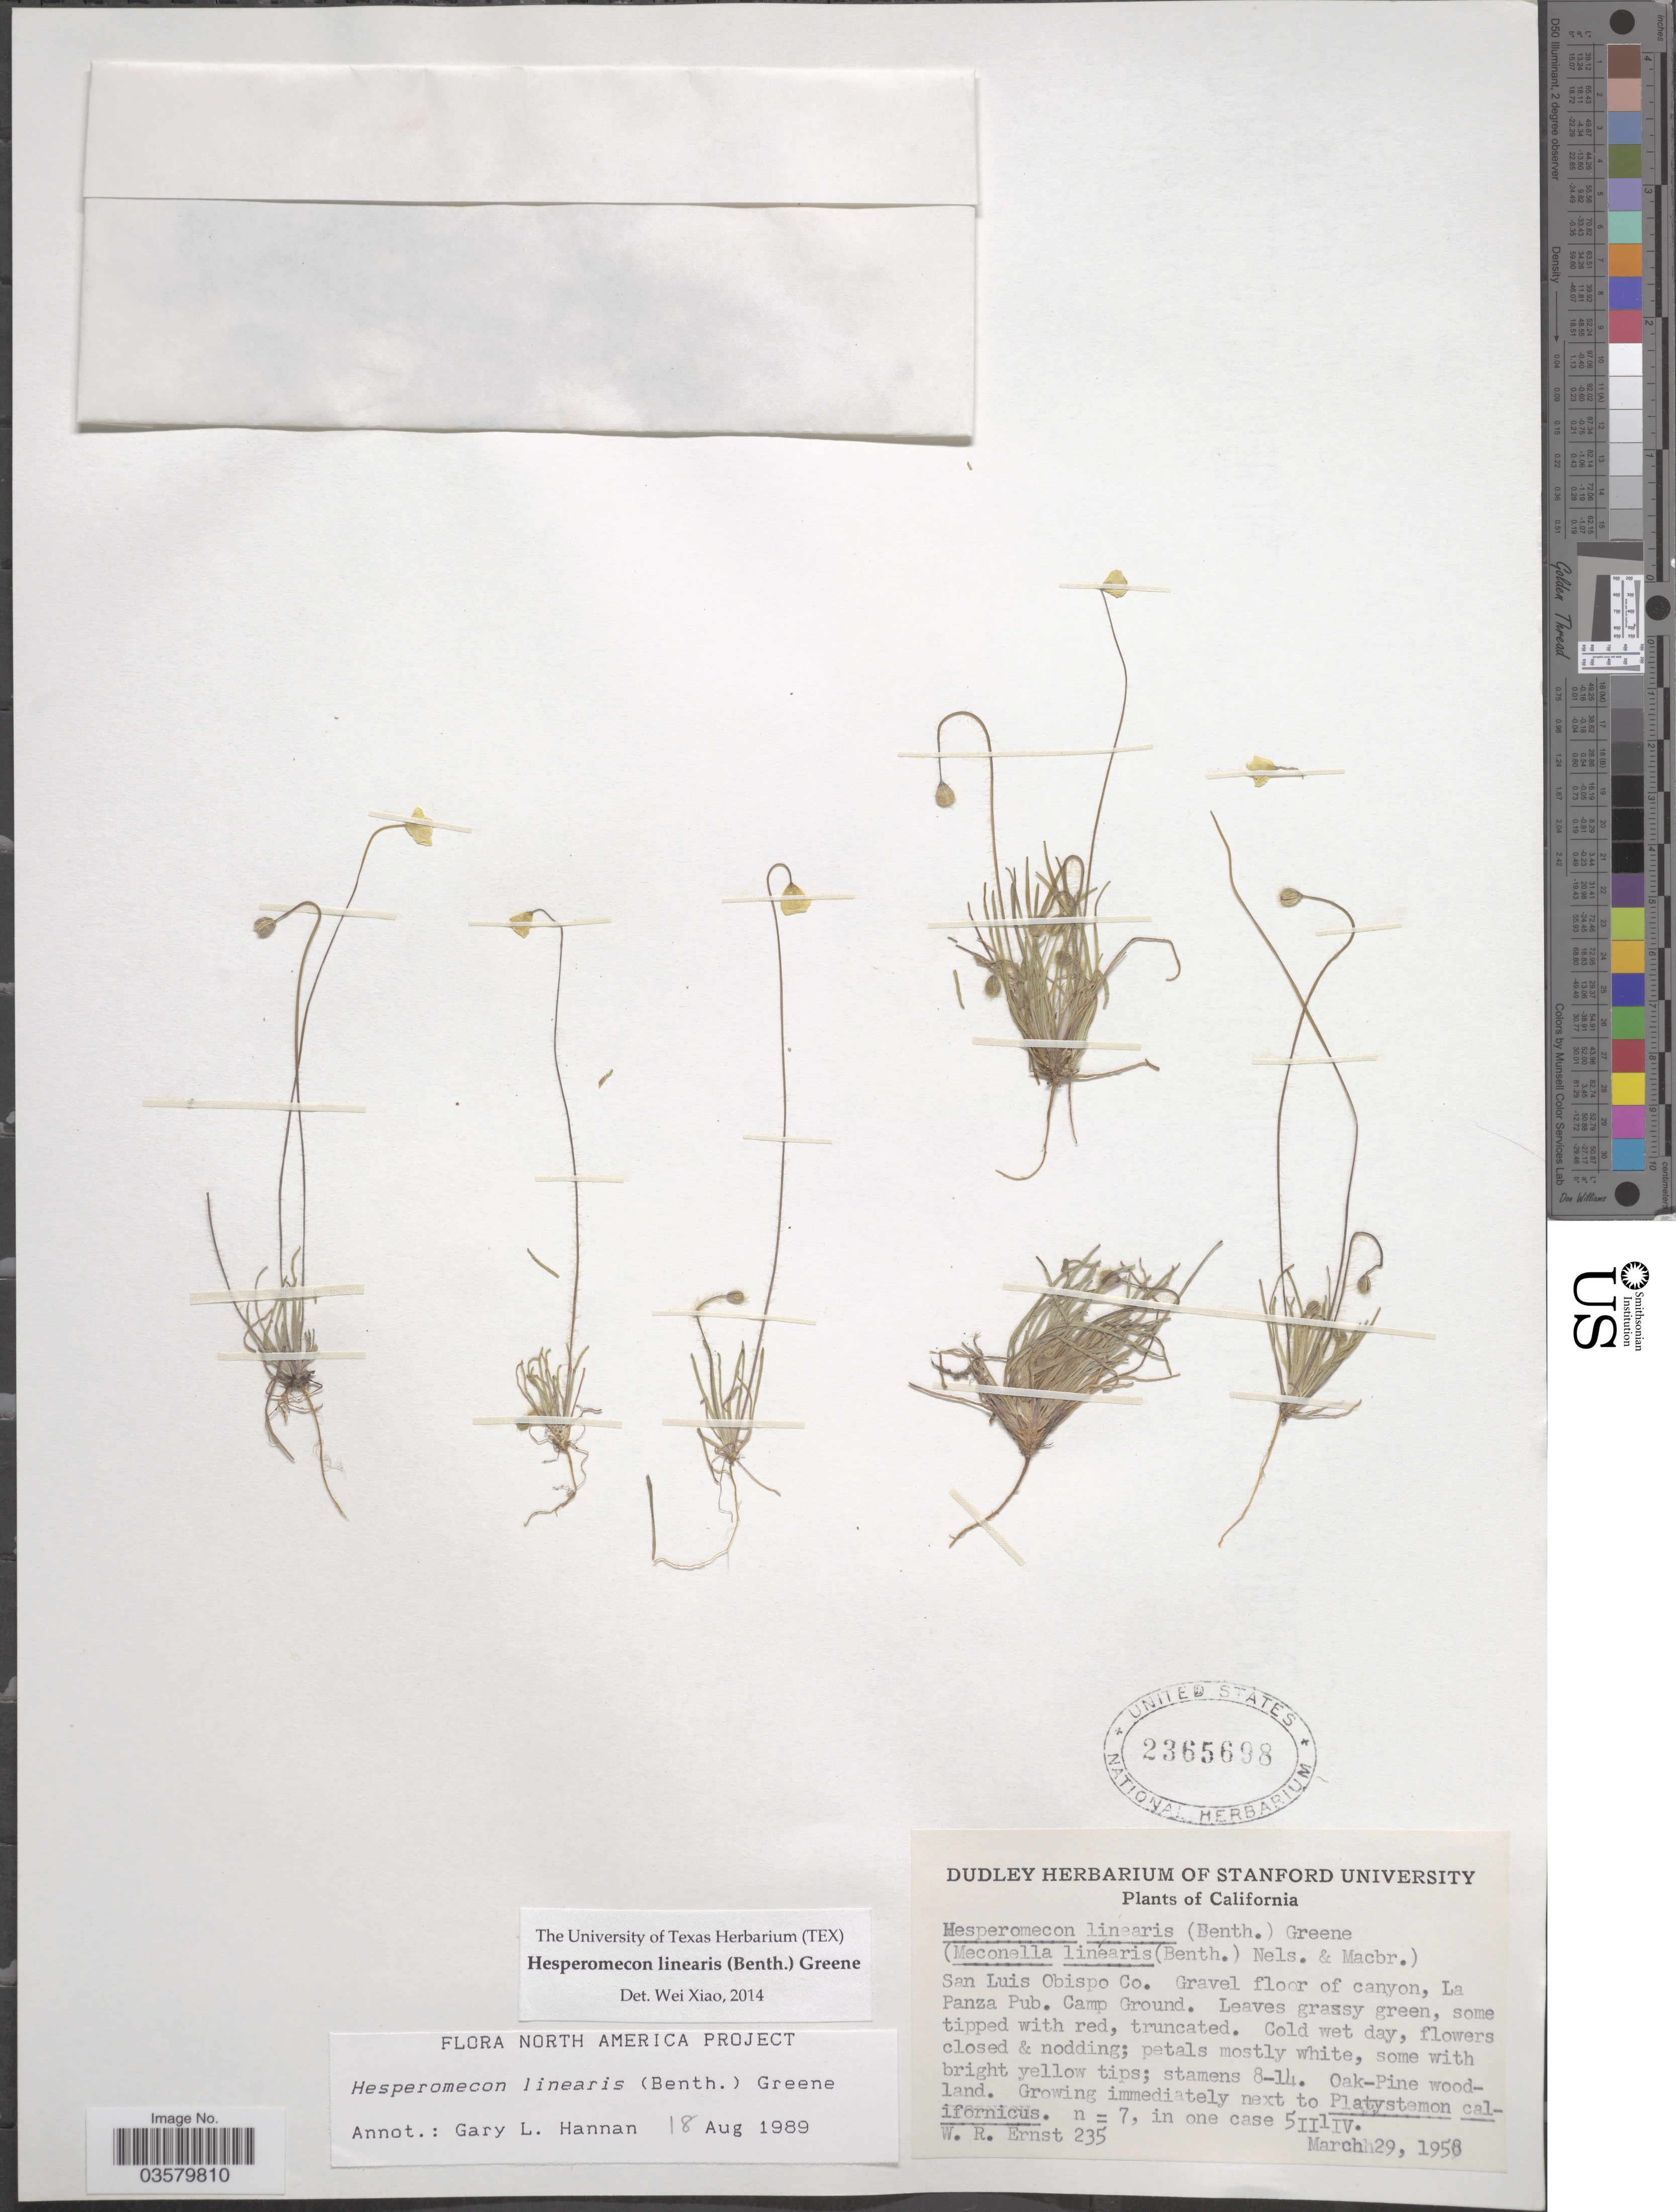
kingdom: Plantae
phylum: Tracheophyta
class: Magnoliopsida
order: Ranunculales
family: Papaveraceae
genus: Platystigma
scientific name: Platystigma lineare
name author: Benth.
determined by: Strong, M. T., (US), Smithsonian Institution - National Museum of Natural History (UNITED STATES)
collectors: W. R. Ernst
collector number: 235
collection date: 1958-03-29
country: United States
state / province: California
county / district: San Luis Obispo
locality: San Luis Obispo. La Panza Pub. Camp Ground.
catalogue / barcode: US 2365698